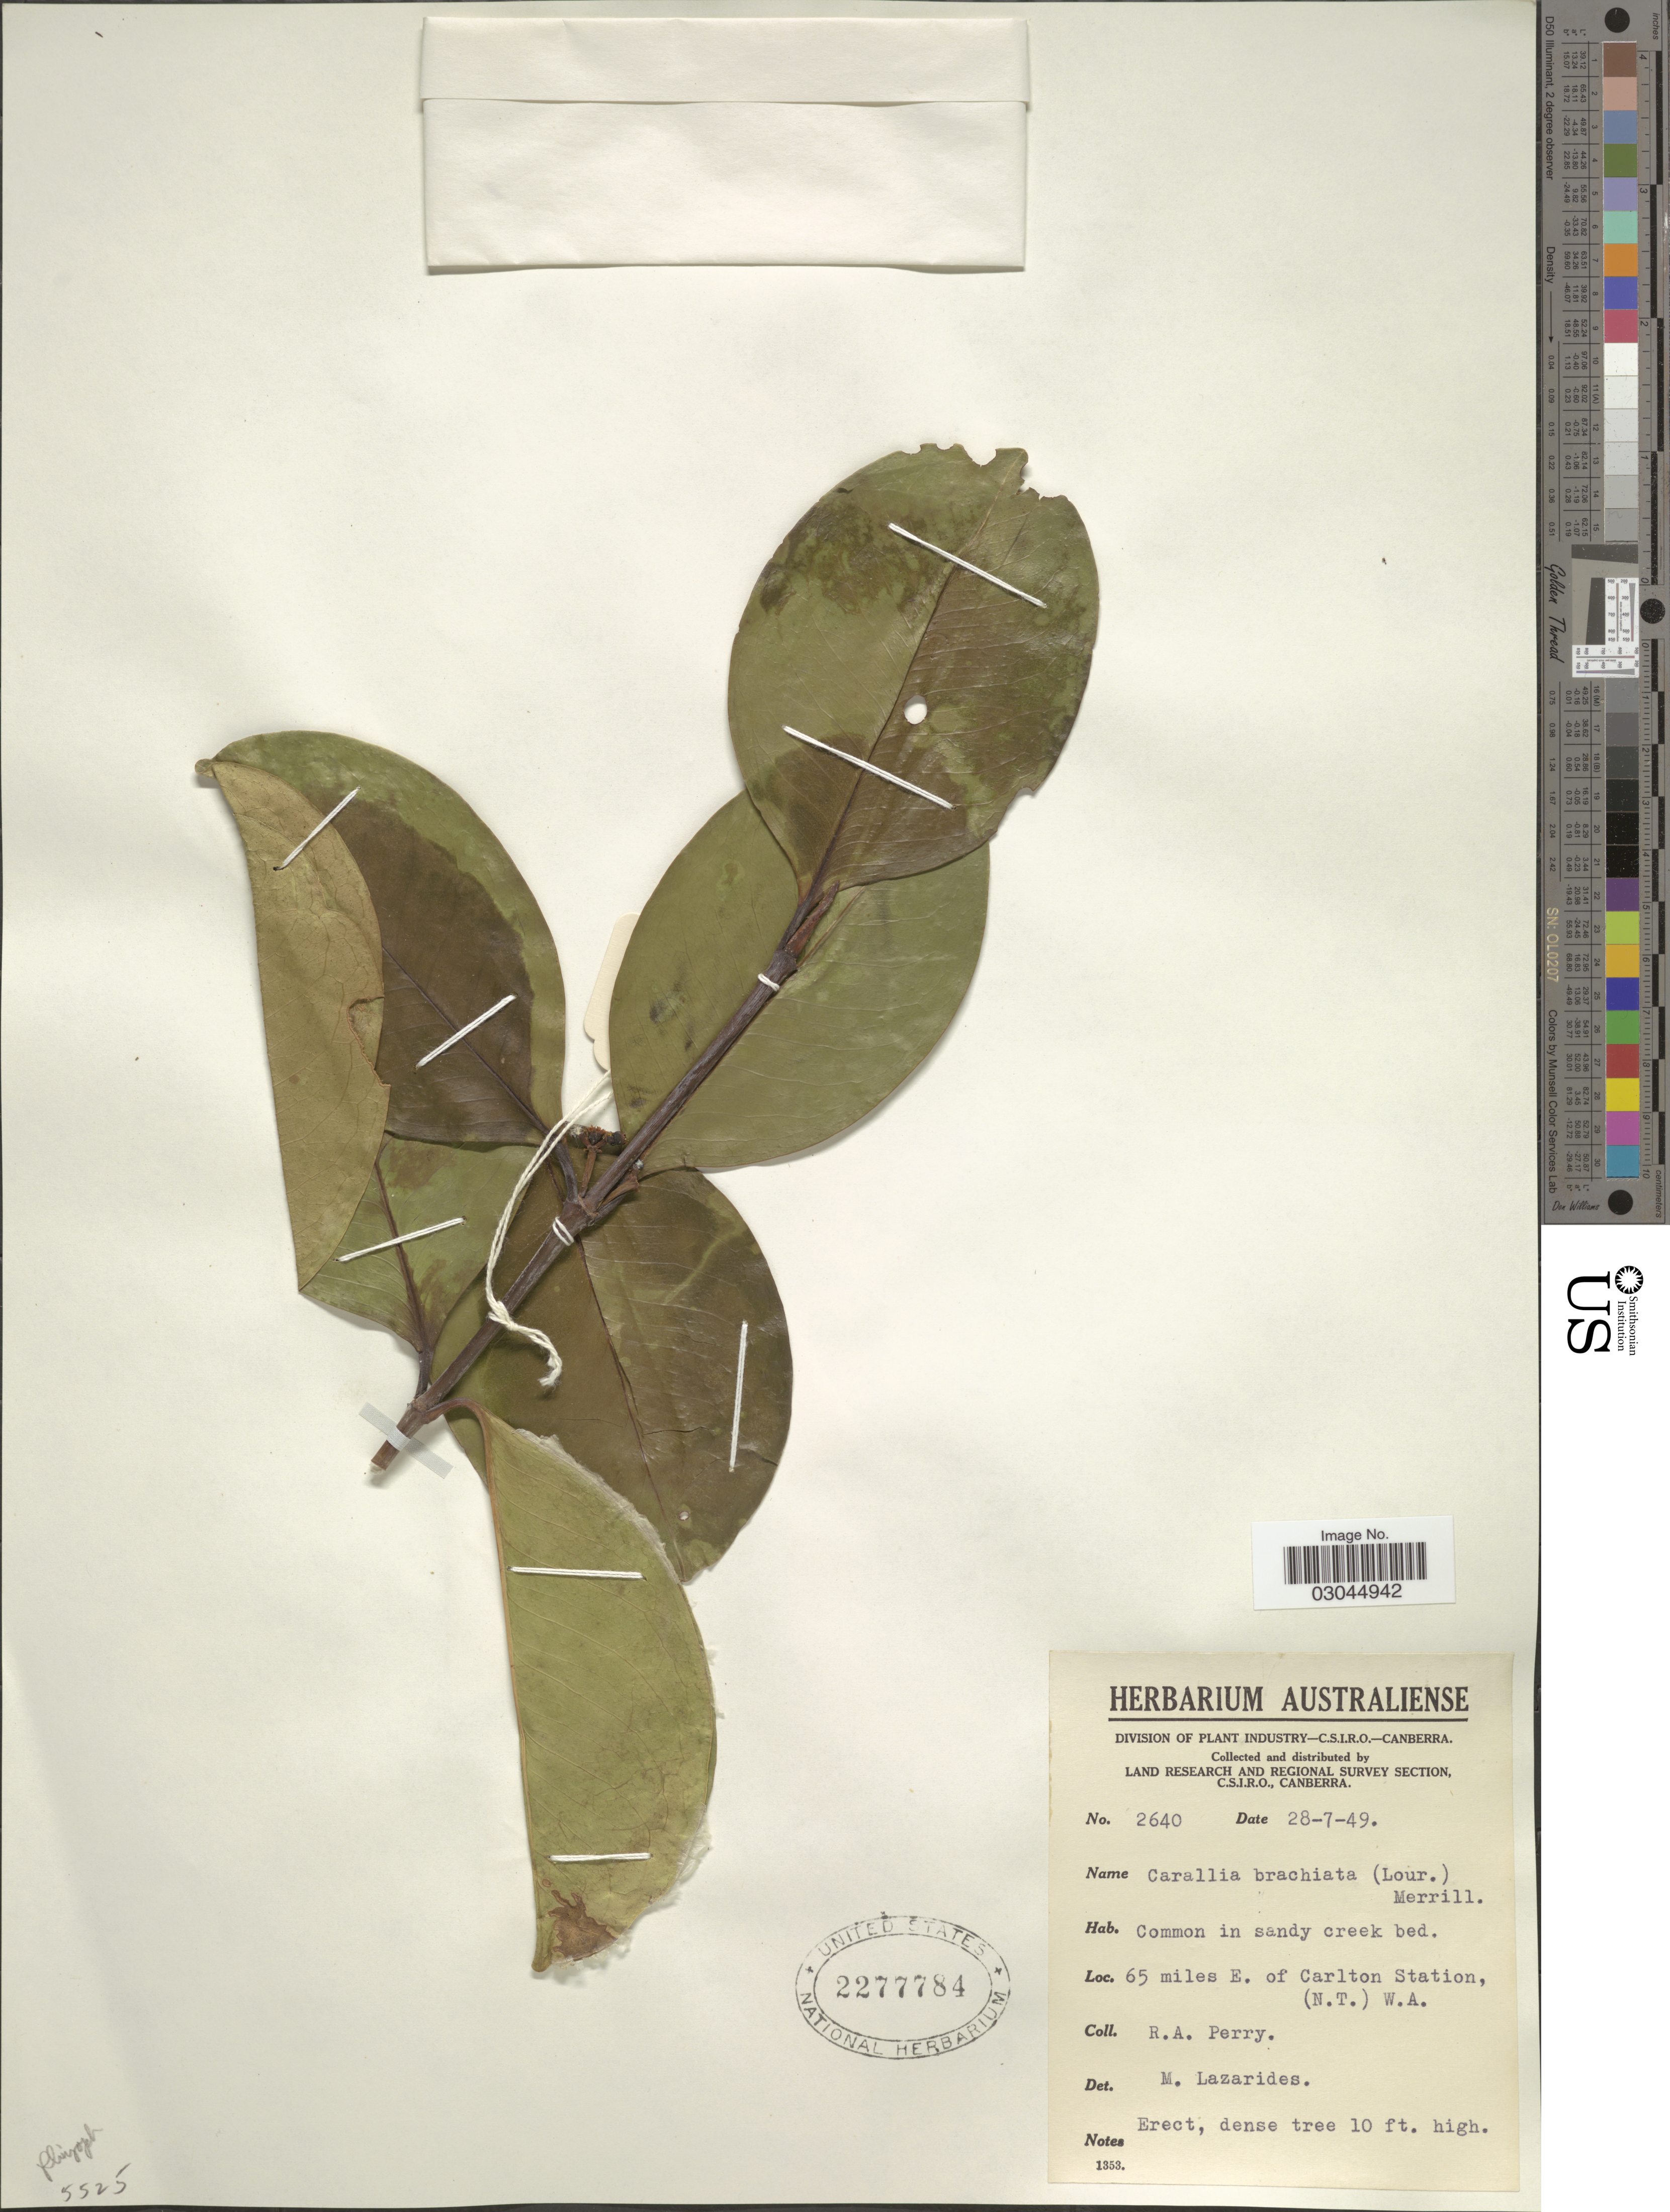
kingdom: Plantae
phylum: Tracheophyta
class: Magnoliopsida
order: Malpighiales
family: Rhizophoraceae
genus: Carallia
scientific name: Carallia brachiata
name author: (Lour.) Merr.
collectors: Perry, R. A.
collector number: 2640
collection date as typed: Transcribed d/m/y: 28/7/49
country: Australia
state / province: Western Australia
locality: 65 miles E. of Carlton Station, (N.T.) W.A.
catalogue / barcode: US 2277784